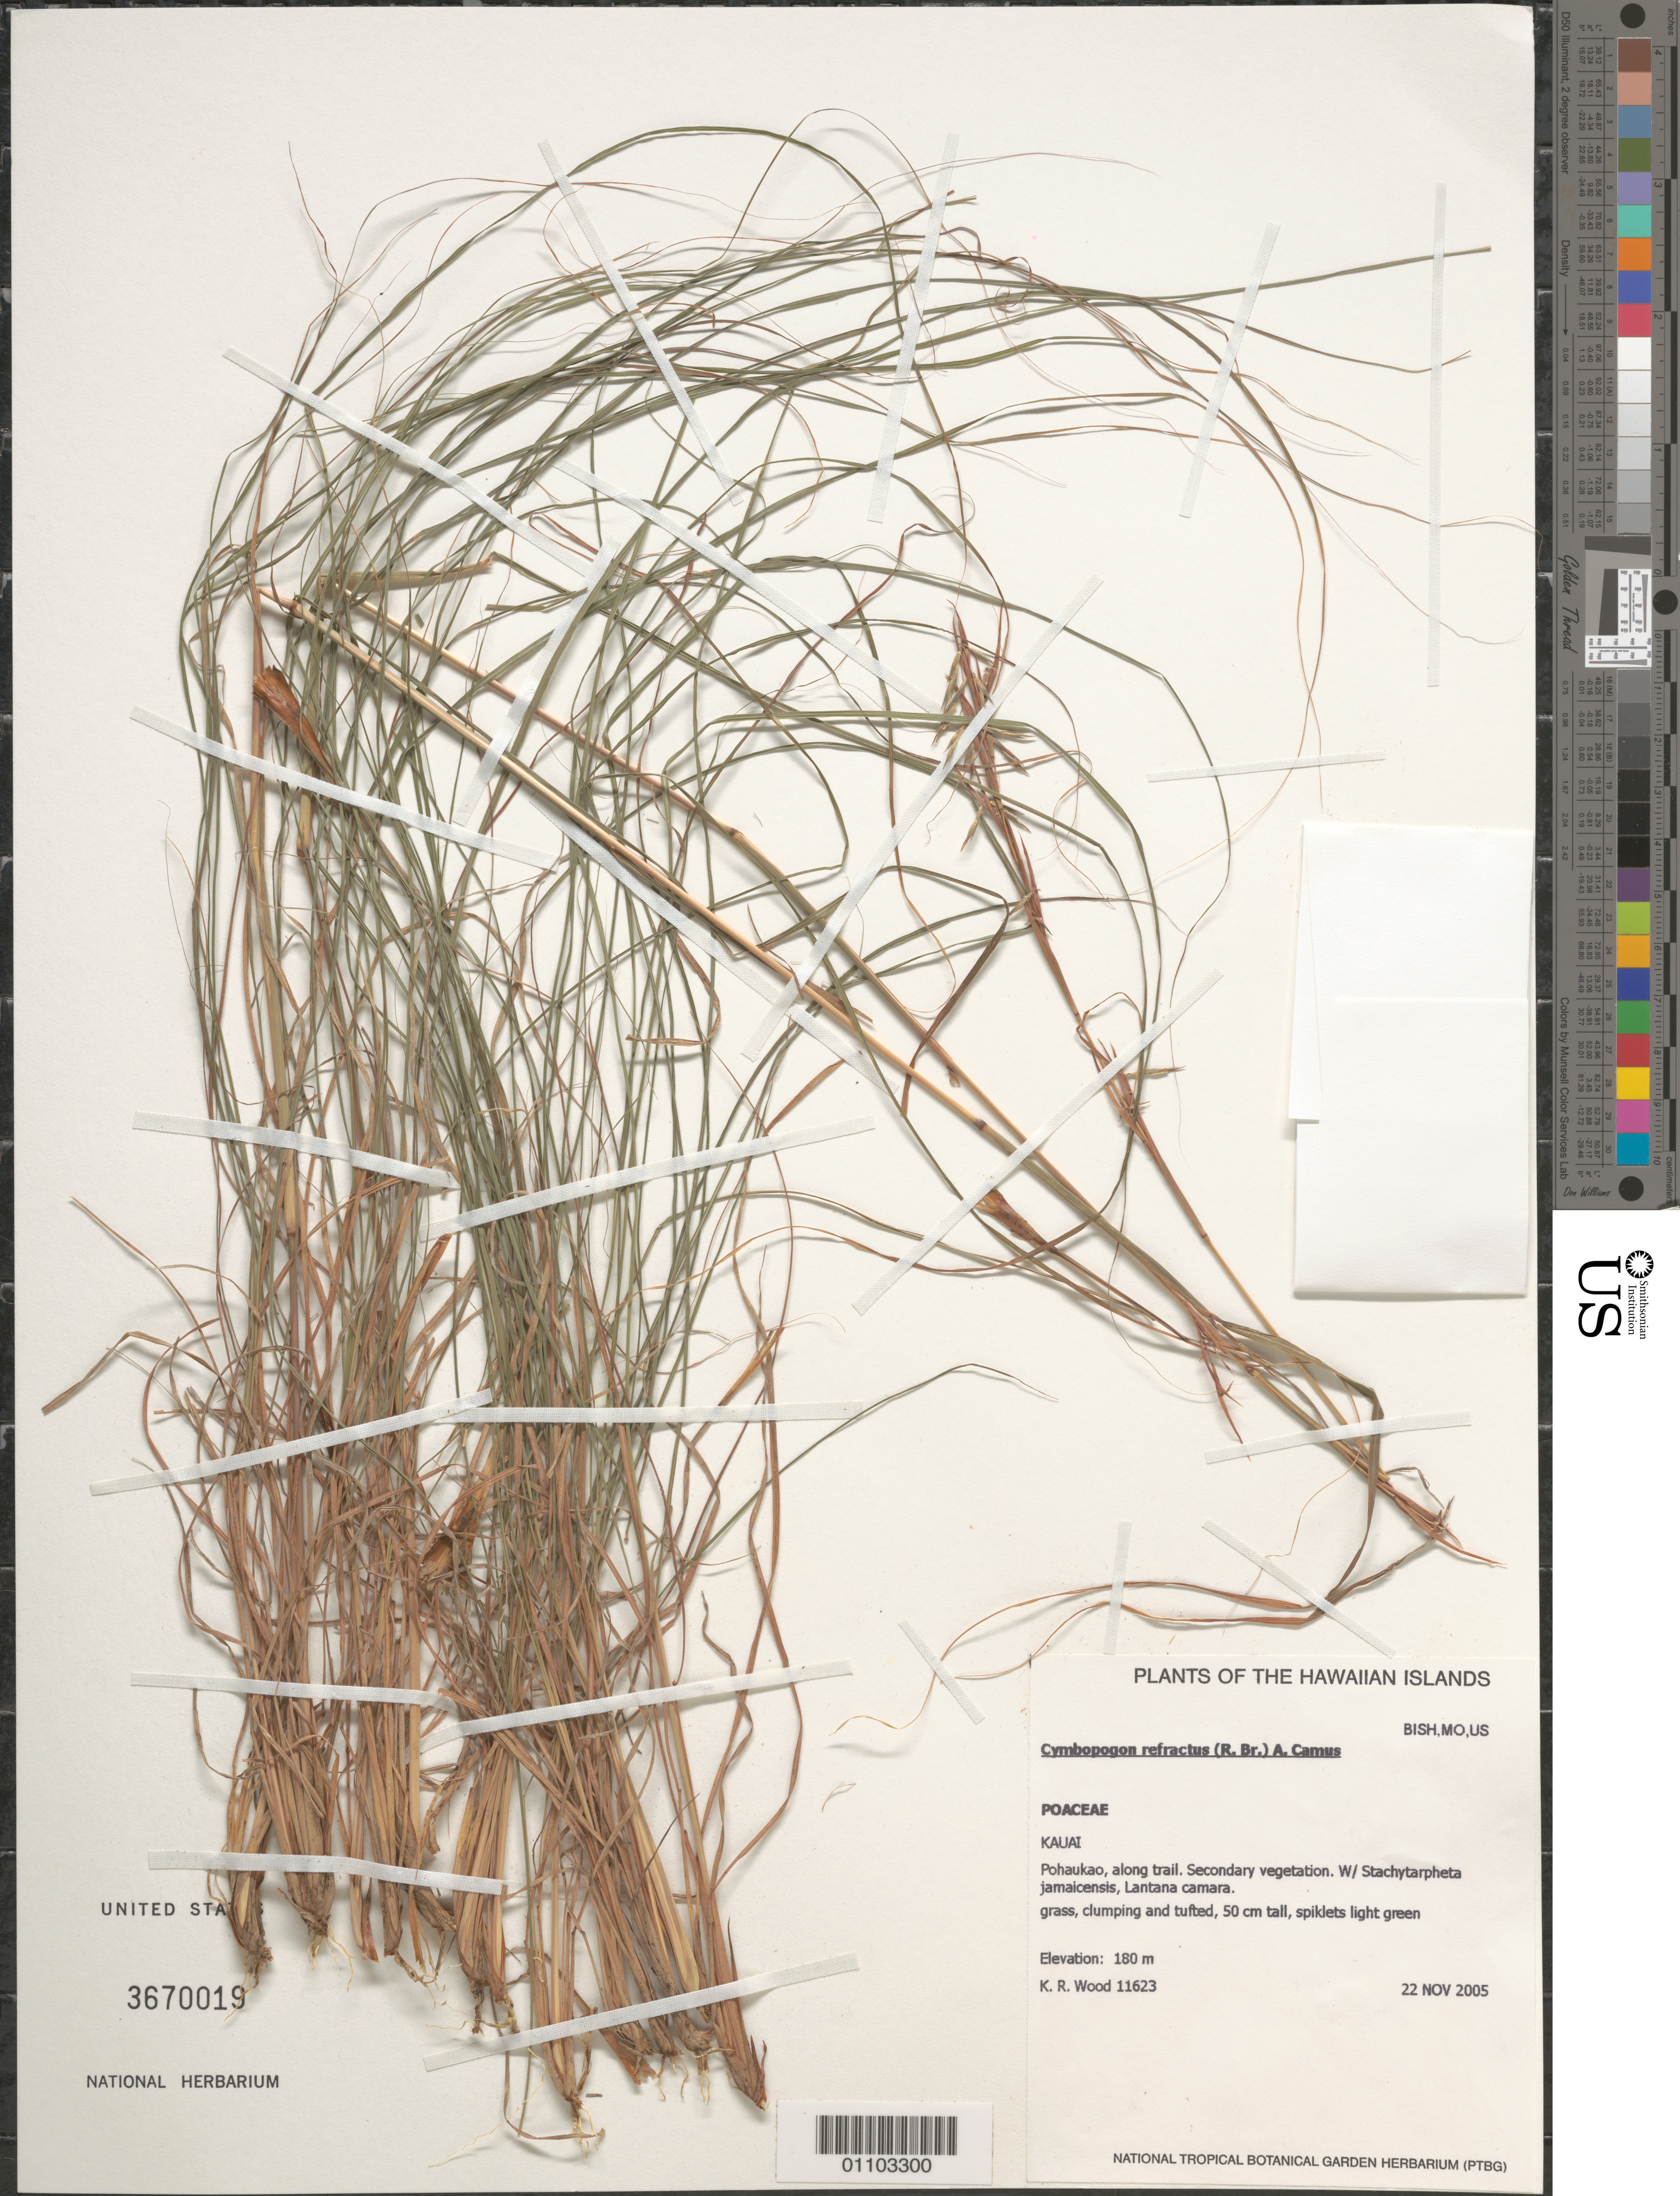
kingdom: Plantae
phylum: Tracheophyta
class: Liliopsida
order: Poales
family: Poaceae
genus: Cymbopogon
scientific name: Cymbopogon refractus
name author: (R. Br.) A. Camus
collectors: K. R. Wood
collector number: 11623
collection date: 2005-11-22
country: United States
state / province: Hawaii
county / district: Kauai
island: Kaua'i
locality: Pohaukao, along trail.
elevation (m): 180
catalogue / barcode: US 3670019